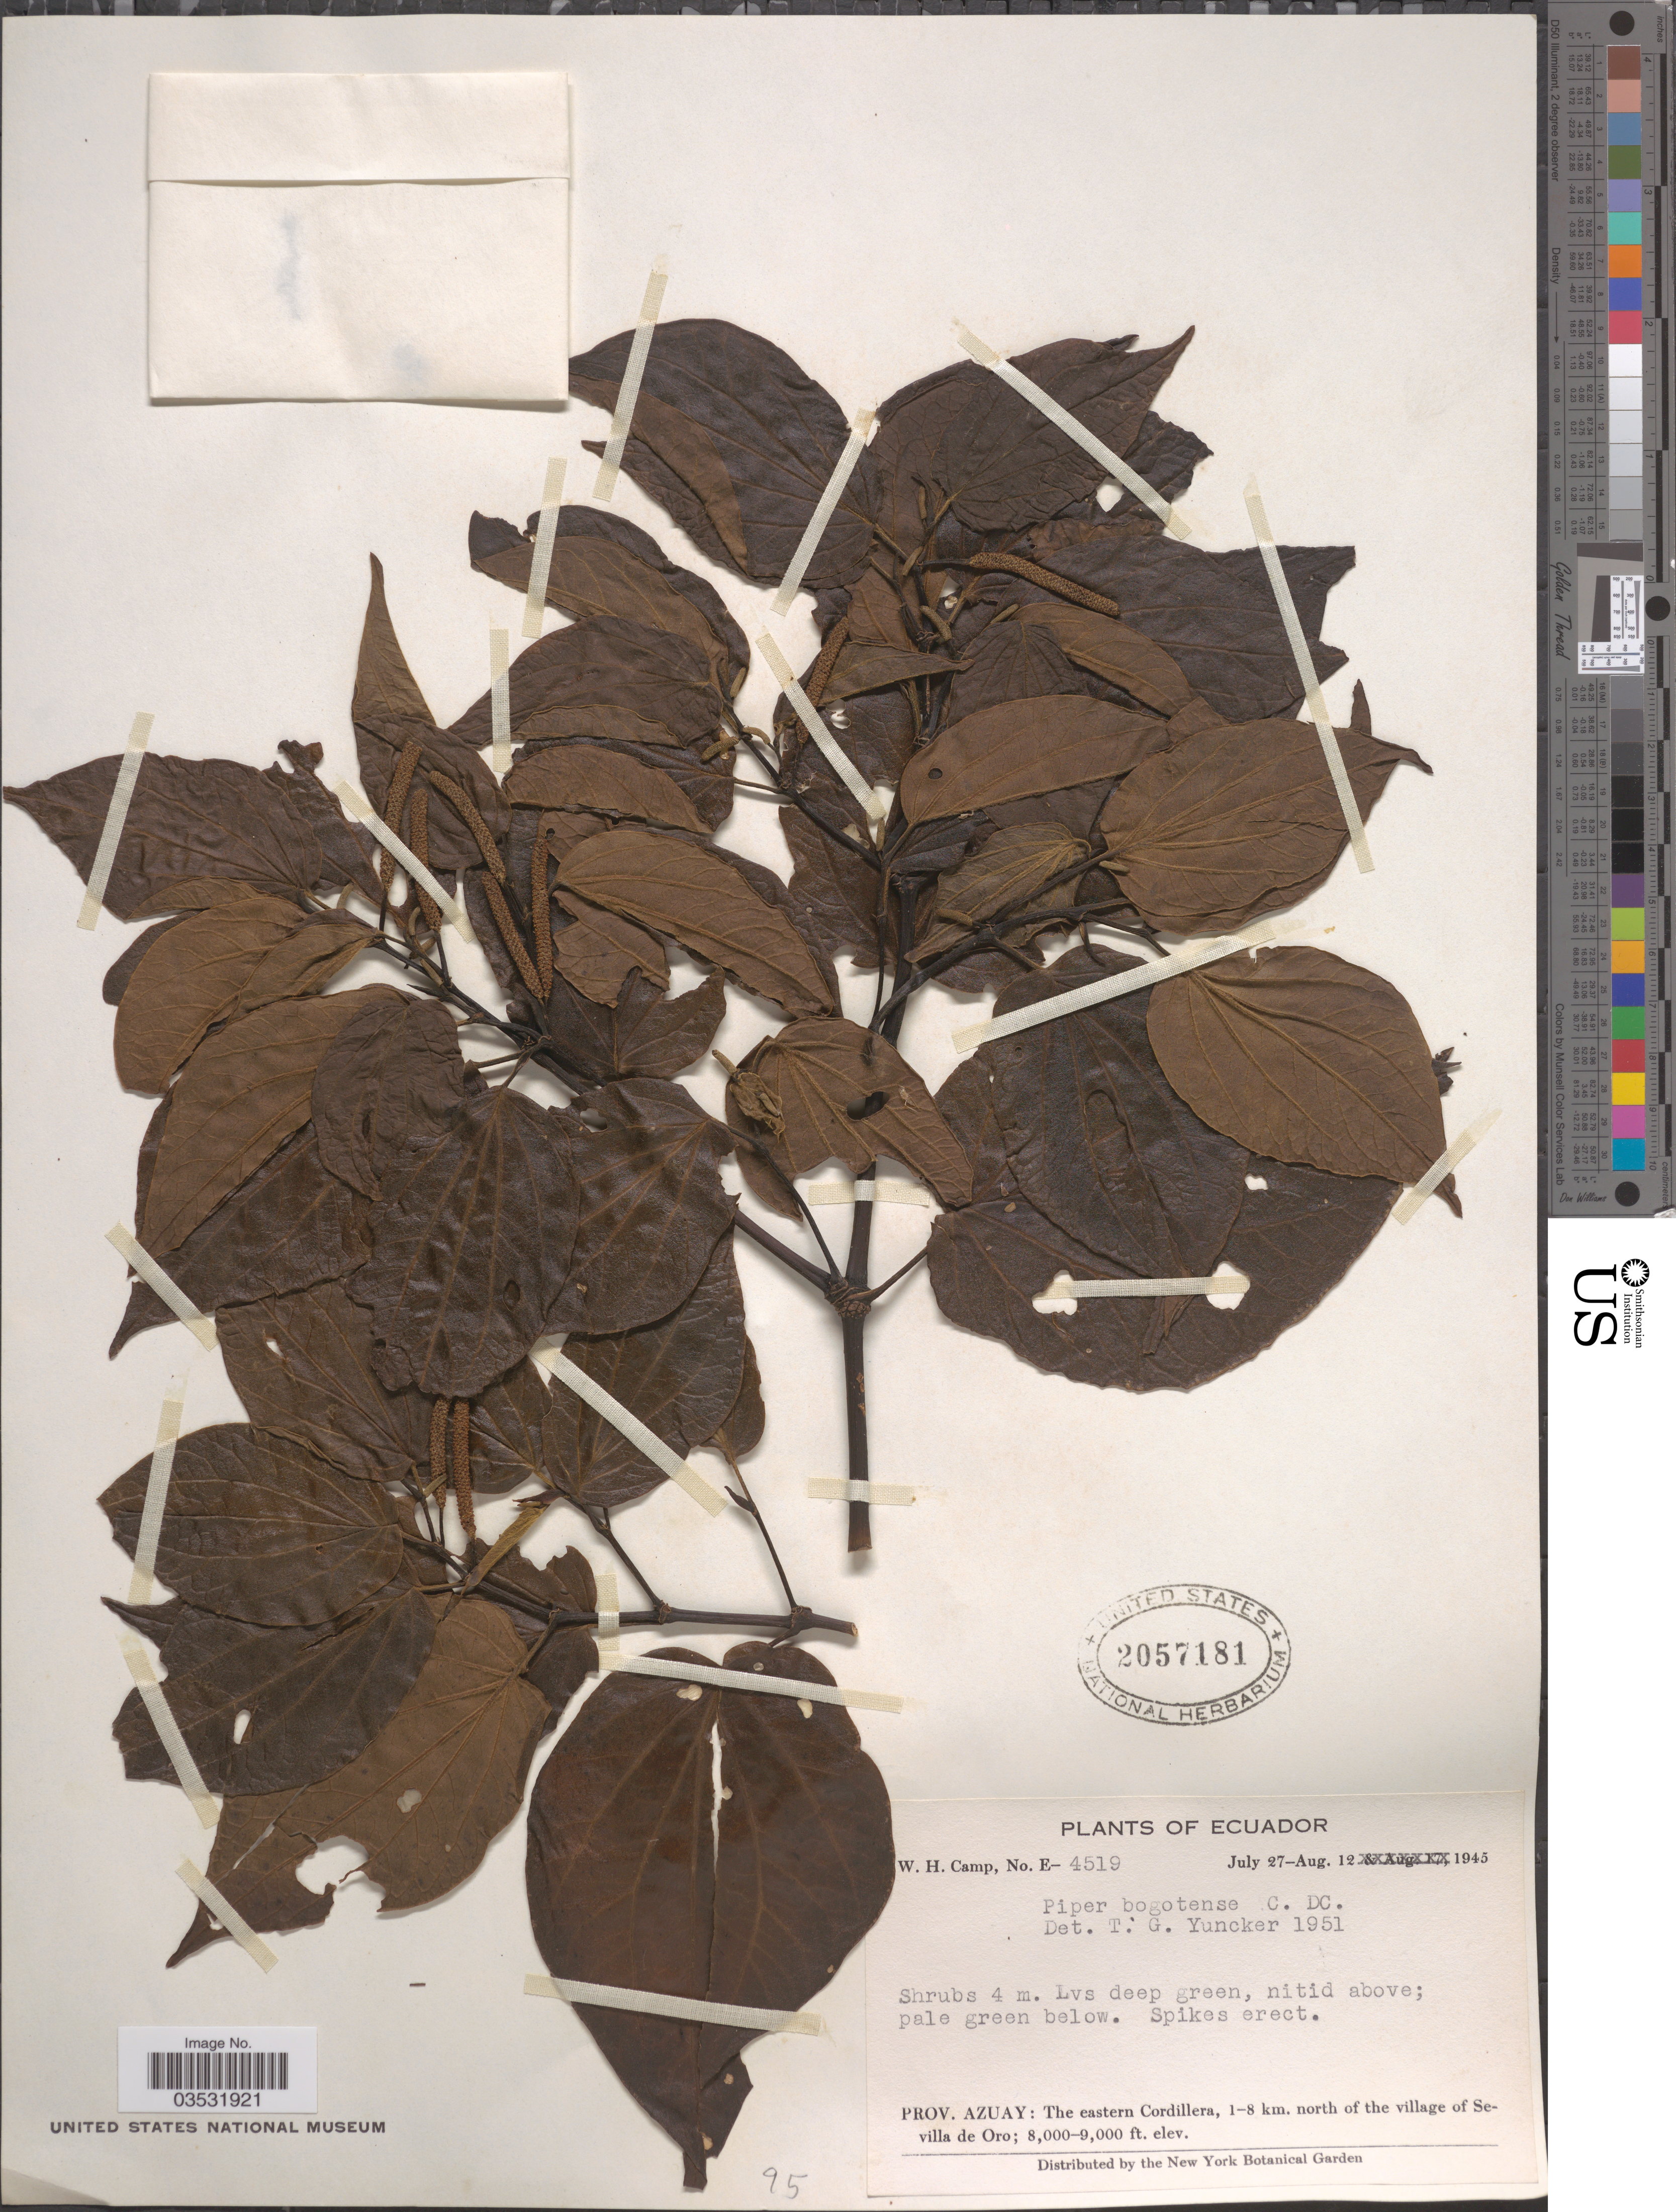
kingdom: Plantae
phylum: Tracheophyta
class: Magnoliopsida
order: Piperales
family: Piperaceae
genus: Piper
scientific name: Piper bogotense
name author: C. DC.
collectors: W. H. Camp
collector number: E-4519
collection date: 1945-07-27/1945-08-12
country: Ecuador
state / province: Azuay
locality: The eastern Cordillera, 1-8 km. north of the village of Sevilla de Oro.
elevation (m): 2438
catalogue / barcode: US 2057181